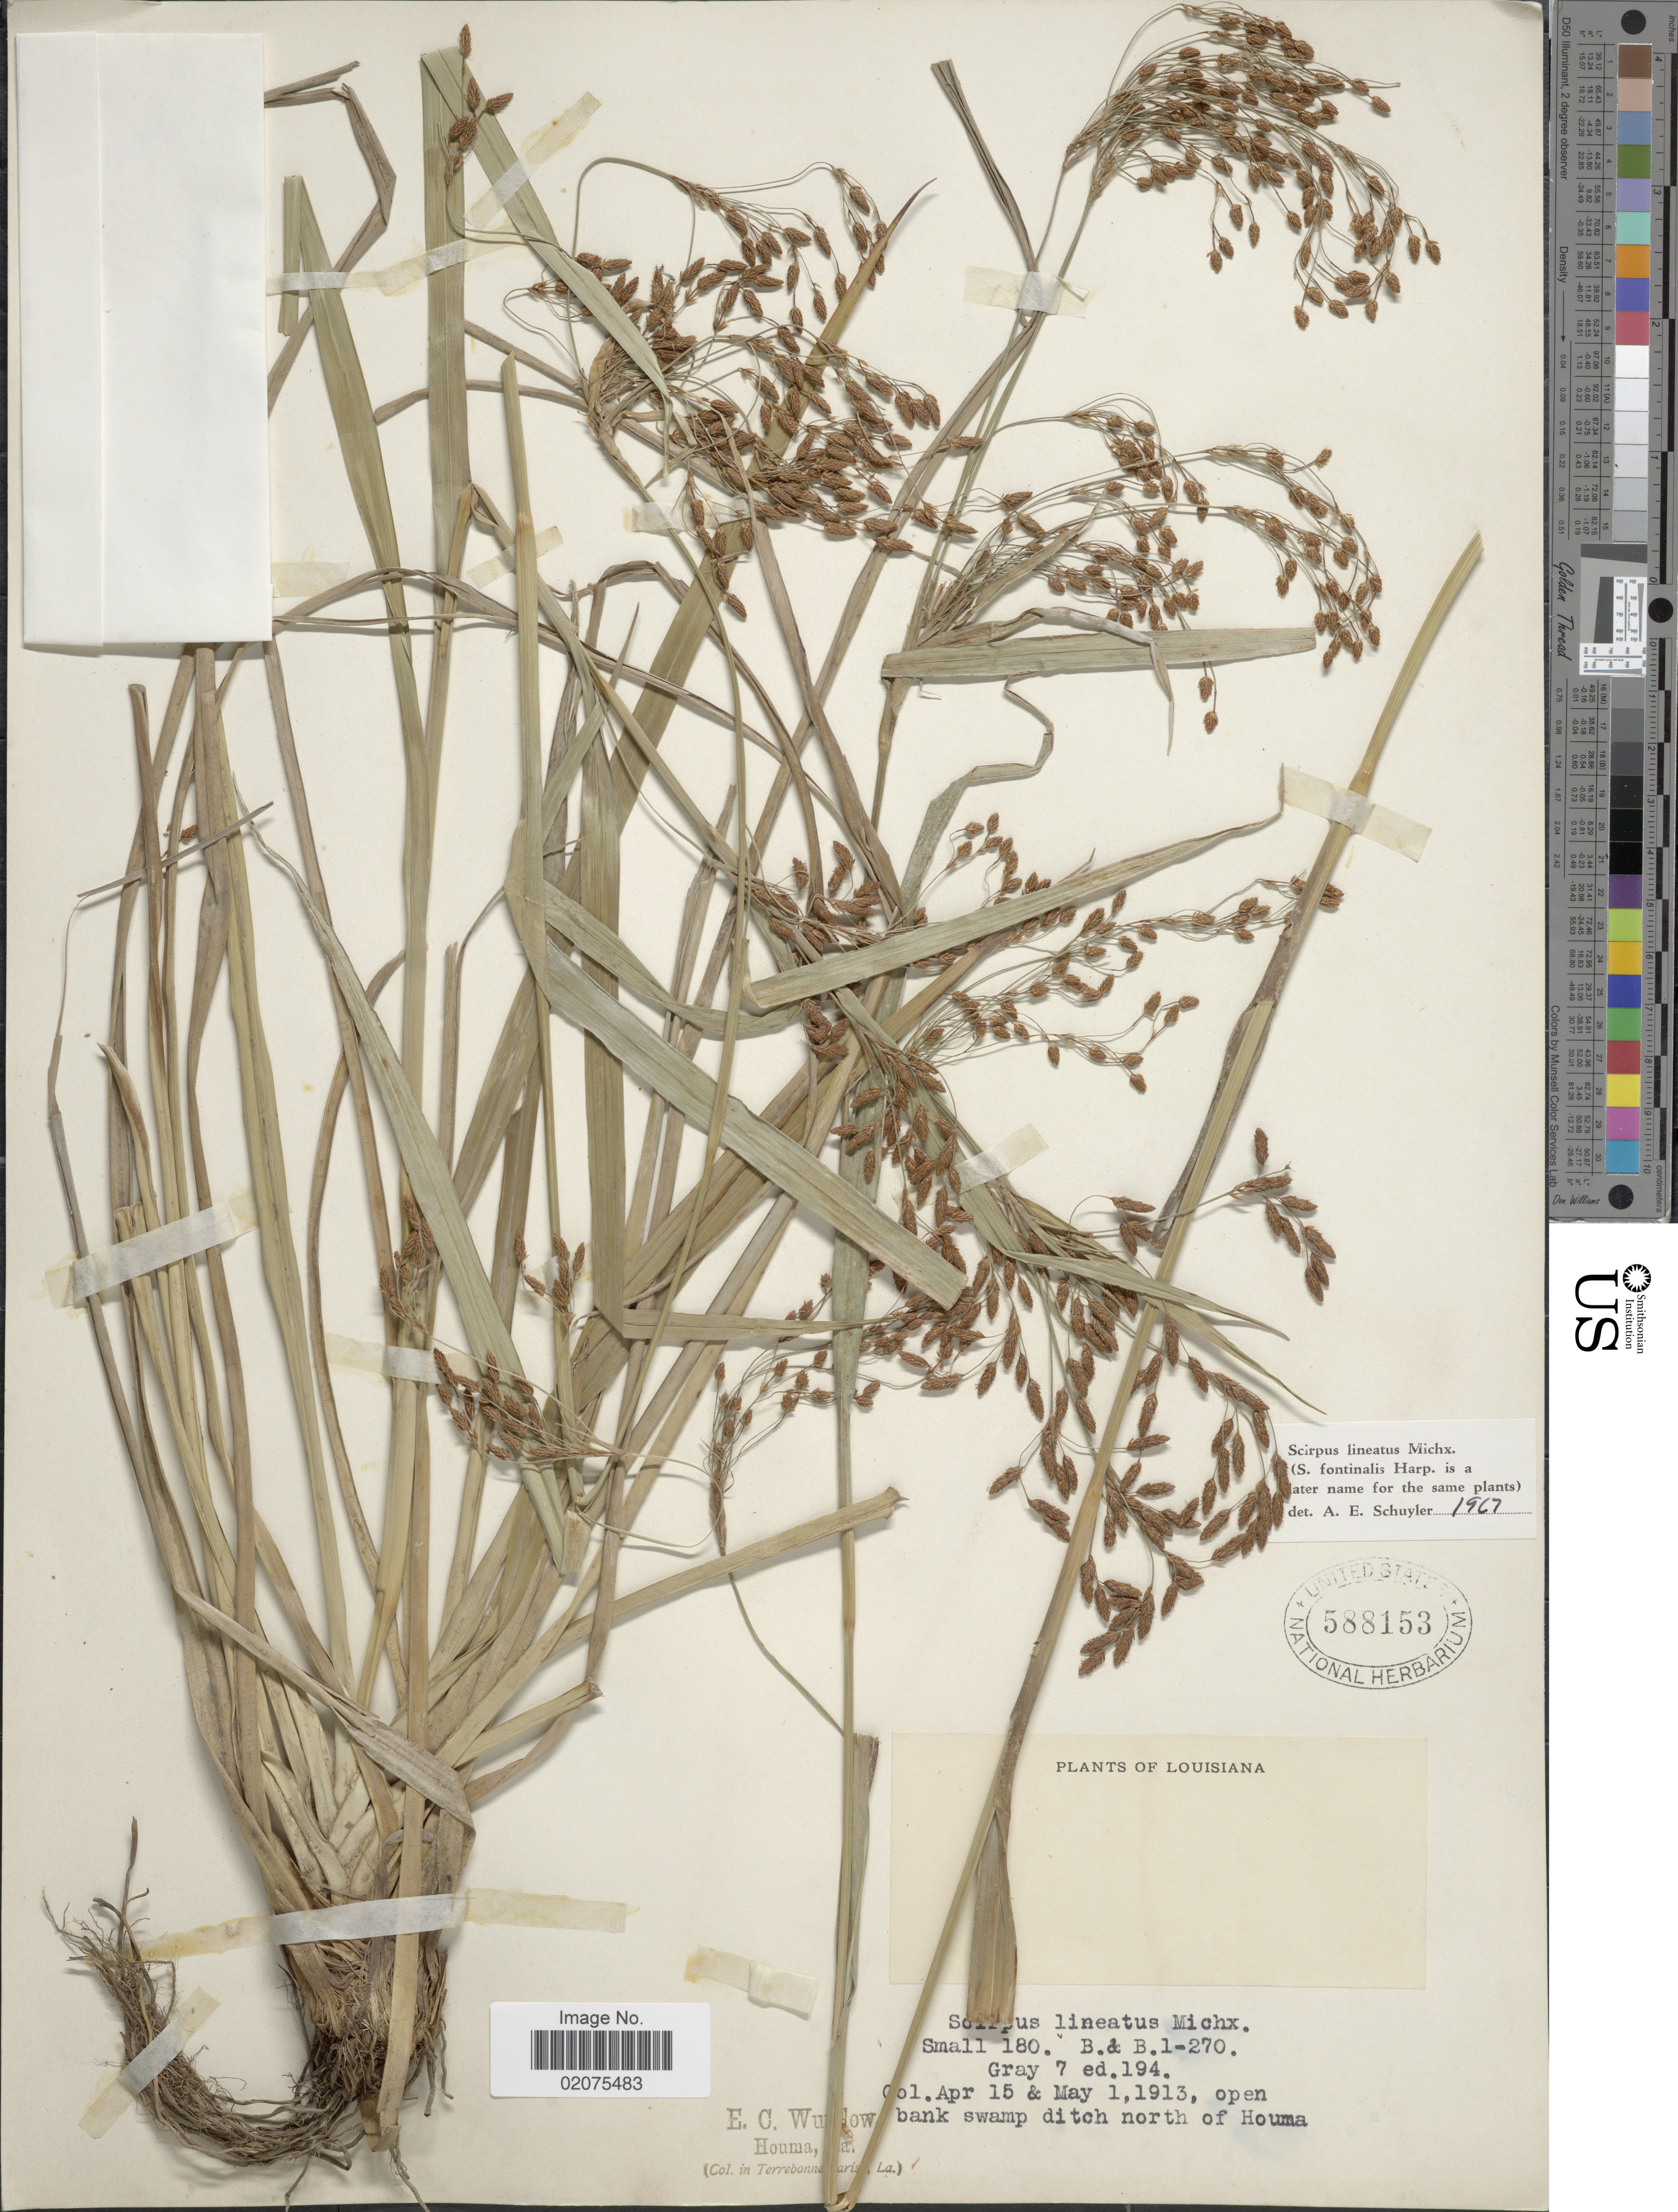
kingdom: Plantae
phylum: Tracheophyta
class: Liliopsida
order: Poales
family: Cyperaceae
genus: Scirpus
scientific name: Scirpus lineatus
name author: Michx.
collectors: E. Wurzlow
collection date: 1913-04-15/1913-05-01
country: United States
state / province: Louisiana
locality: Open bank swamp ditch north of Houma, Terrebonne Parish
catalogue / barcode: US 588153